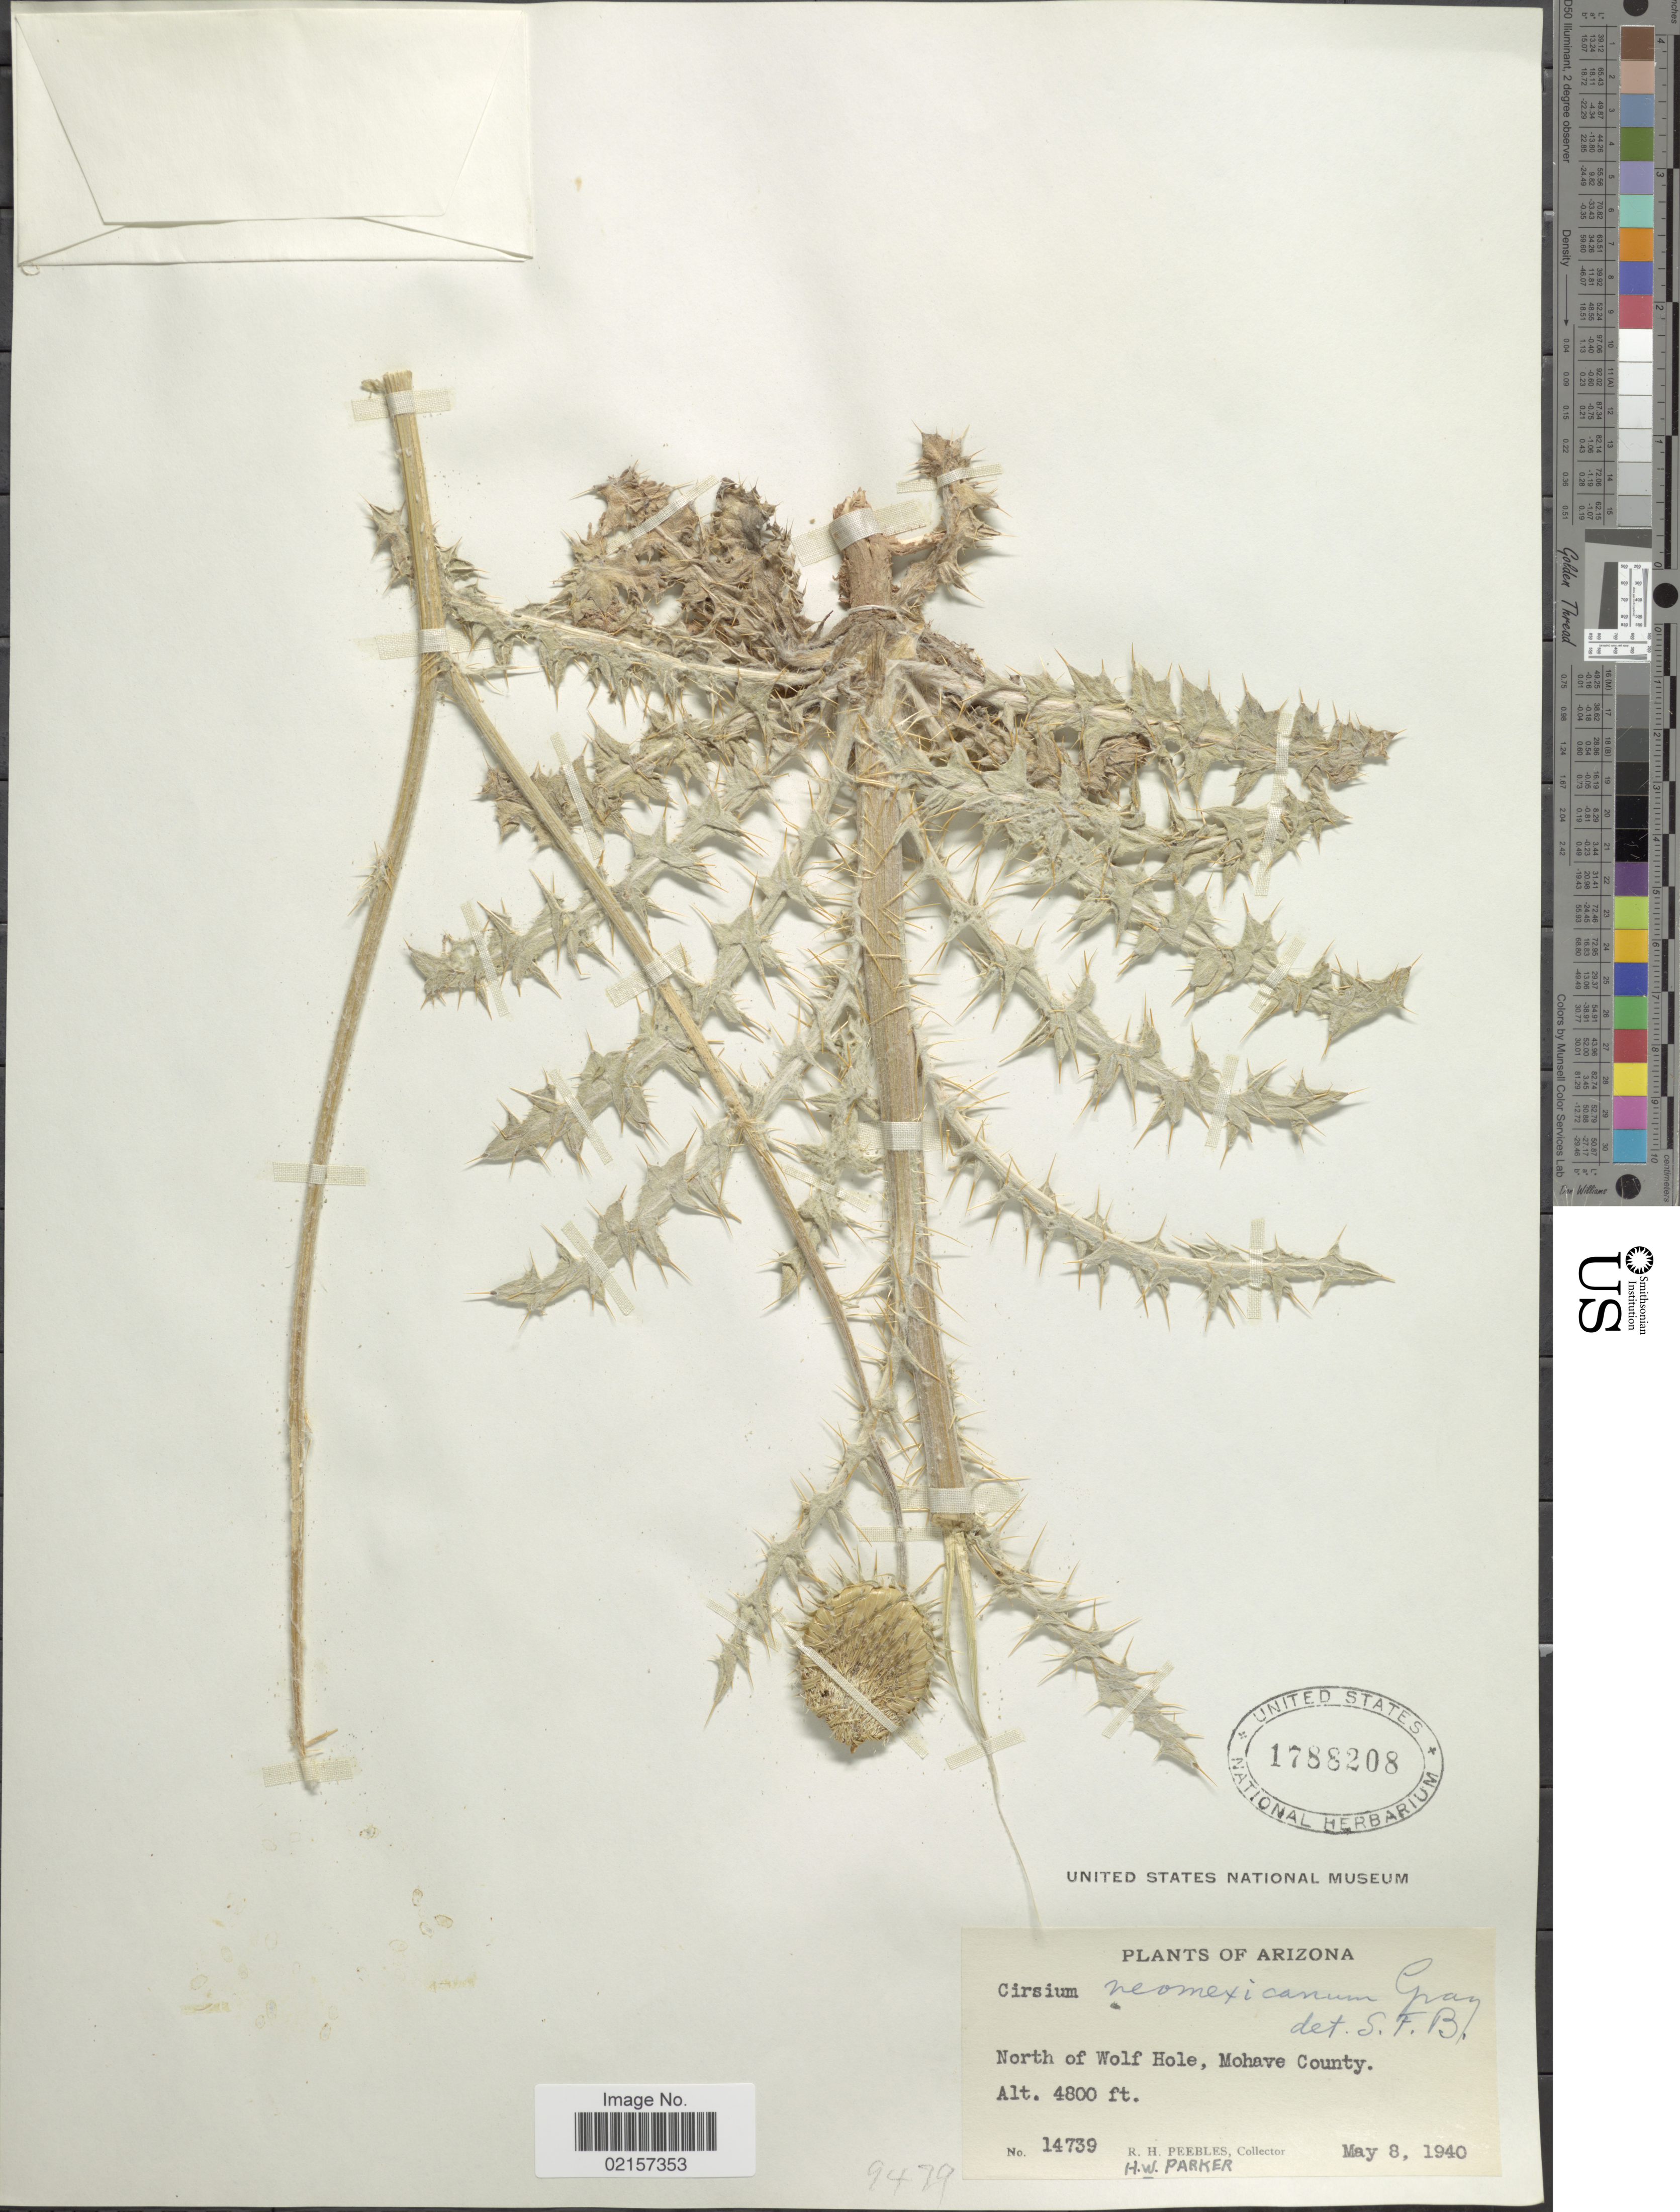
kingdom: Plantae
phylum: Tracheophyta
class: Magnoliopsida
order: Asterales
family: Asteraceae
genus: Cirsium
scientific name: Cirsium neomexicanum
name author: A. Gray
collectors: R. H. Peebles & H. W. Parker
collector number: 14739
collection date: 1940-05-08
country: United States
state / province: Arizona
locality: North of Wolf Hole, Mohave County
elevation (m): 1463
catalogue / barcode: US 1788208